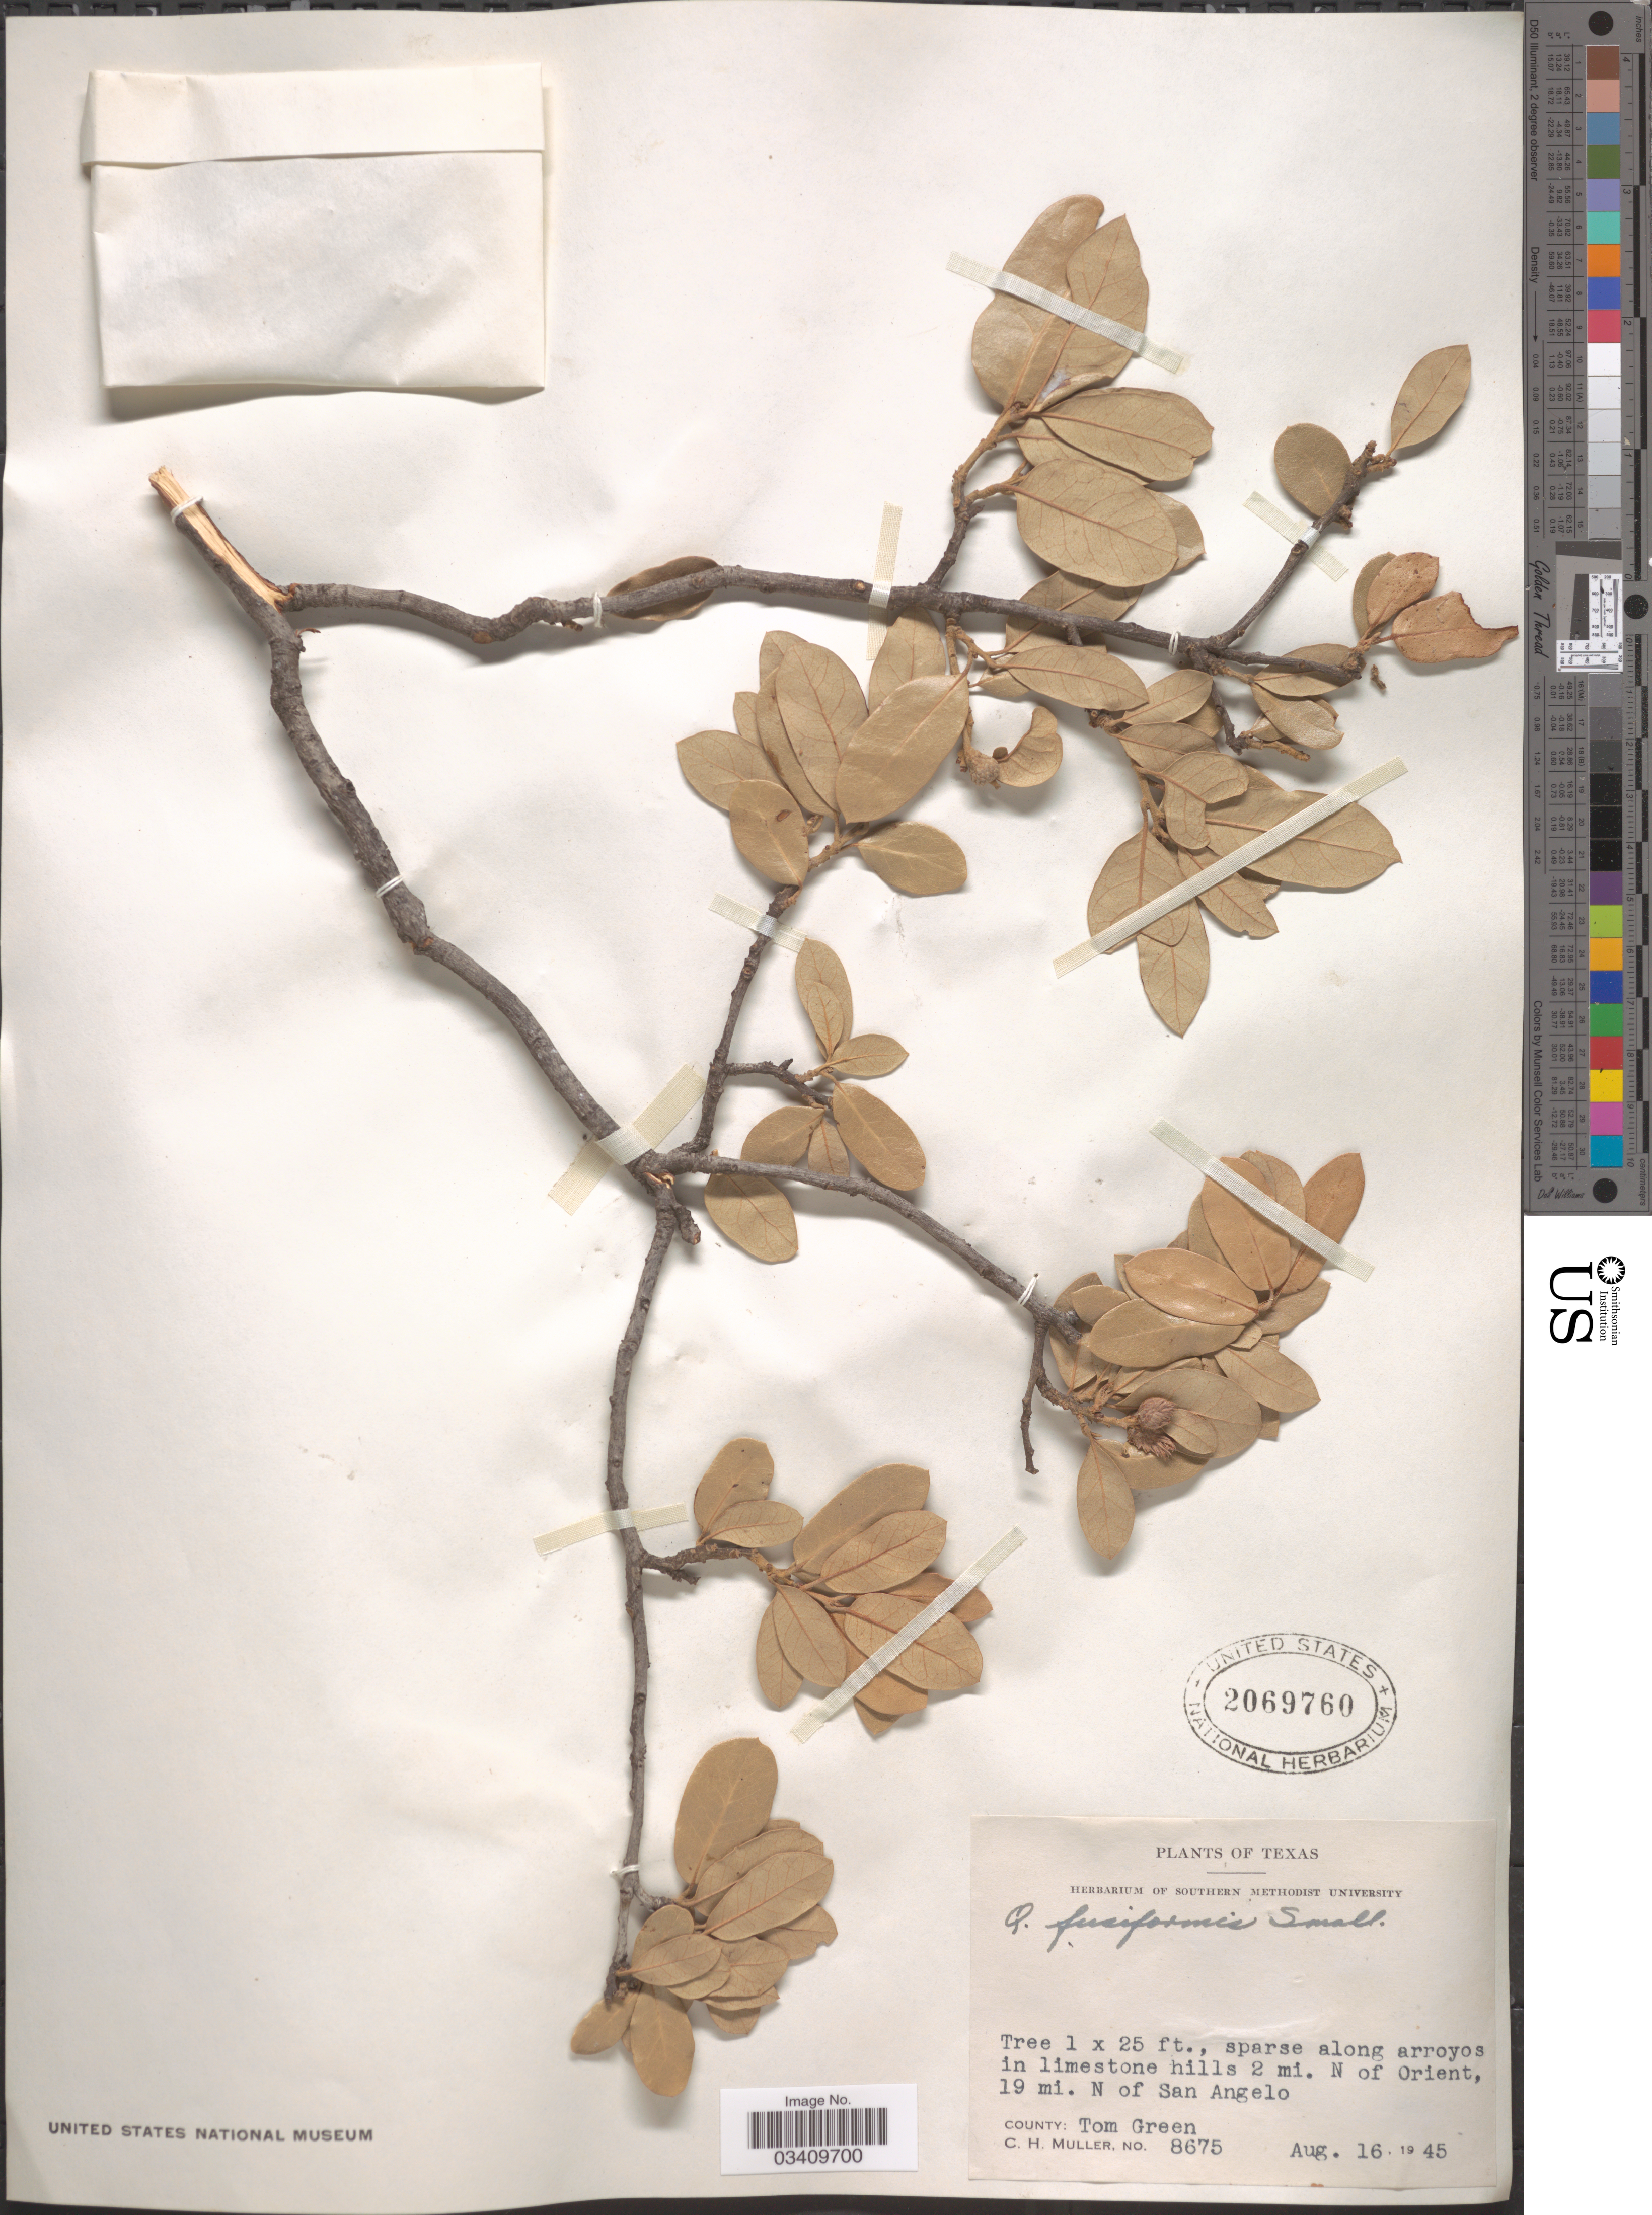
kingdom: Plantae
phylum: Tracheophyta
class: Magnoliopsida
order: Fagales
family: Fagaceae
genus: Quercus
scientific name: Quercus virginiana var. fusiformis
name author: (Small) Sarg.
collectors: C. H. Mueller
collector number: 8675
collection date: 1945-08-16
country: United States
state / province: Texas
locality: Sparse along arroyos in limestone hills 2 mi. N of Orient, 19 mi. N of San Angelo. County: Tom Green.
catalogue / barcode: US 2069760